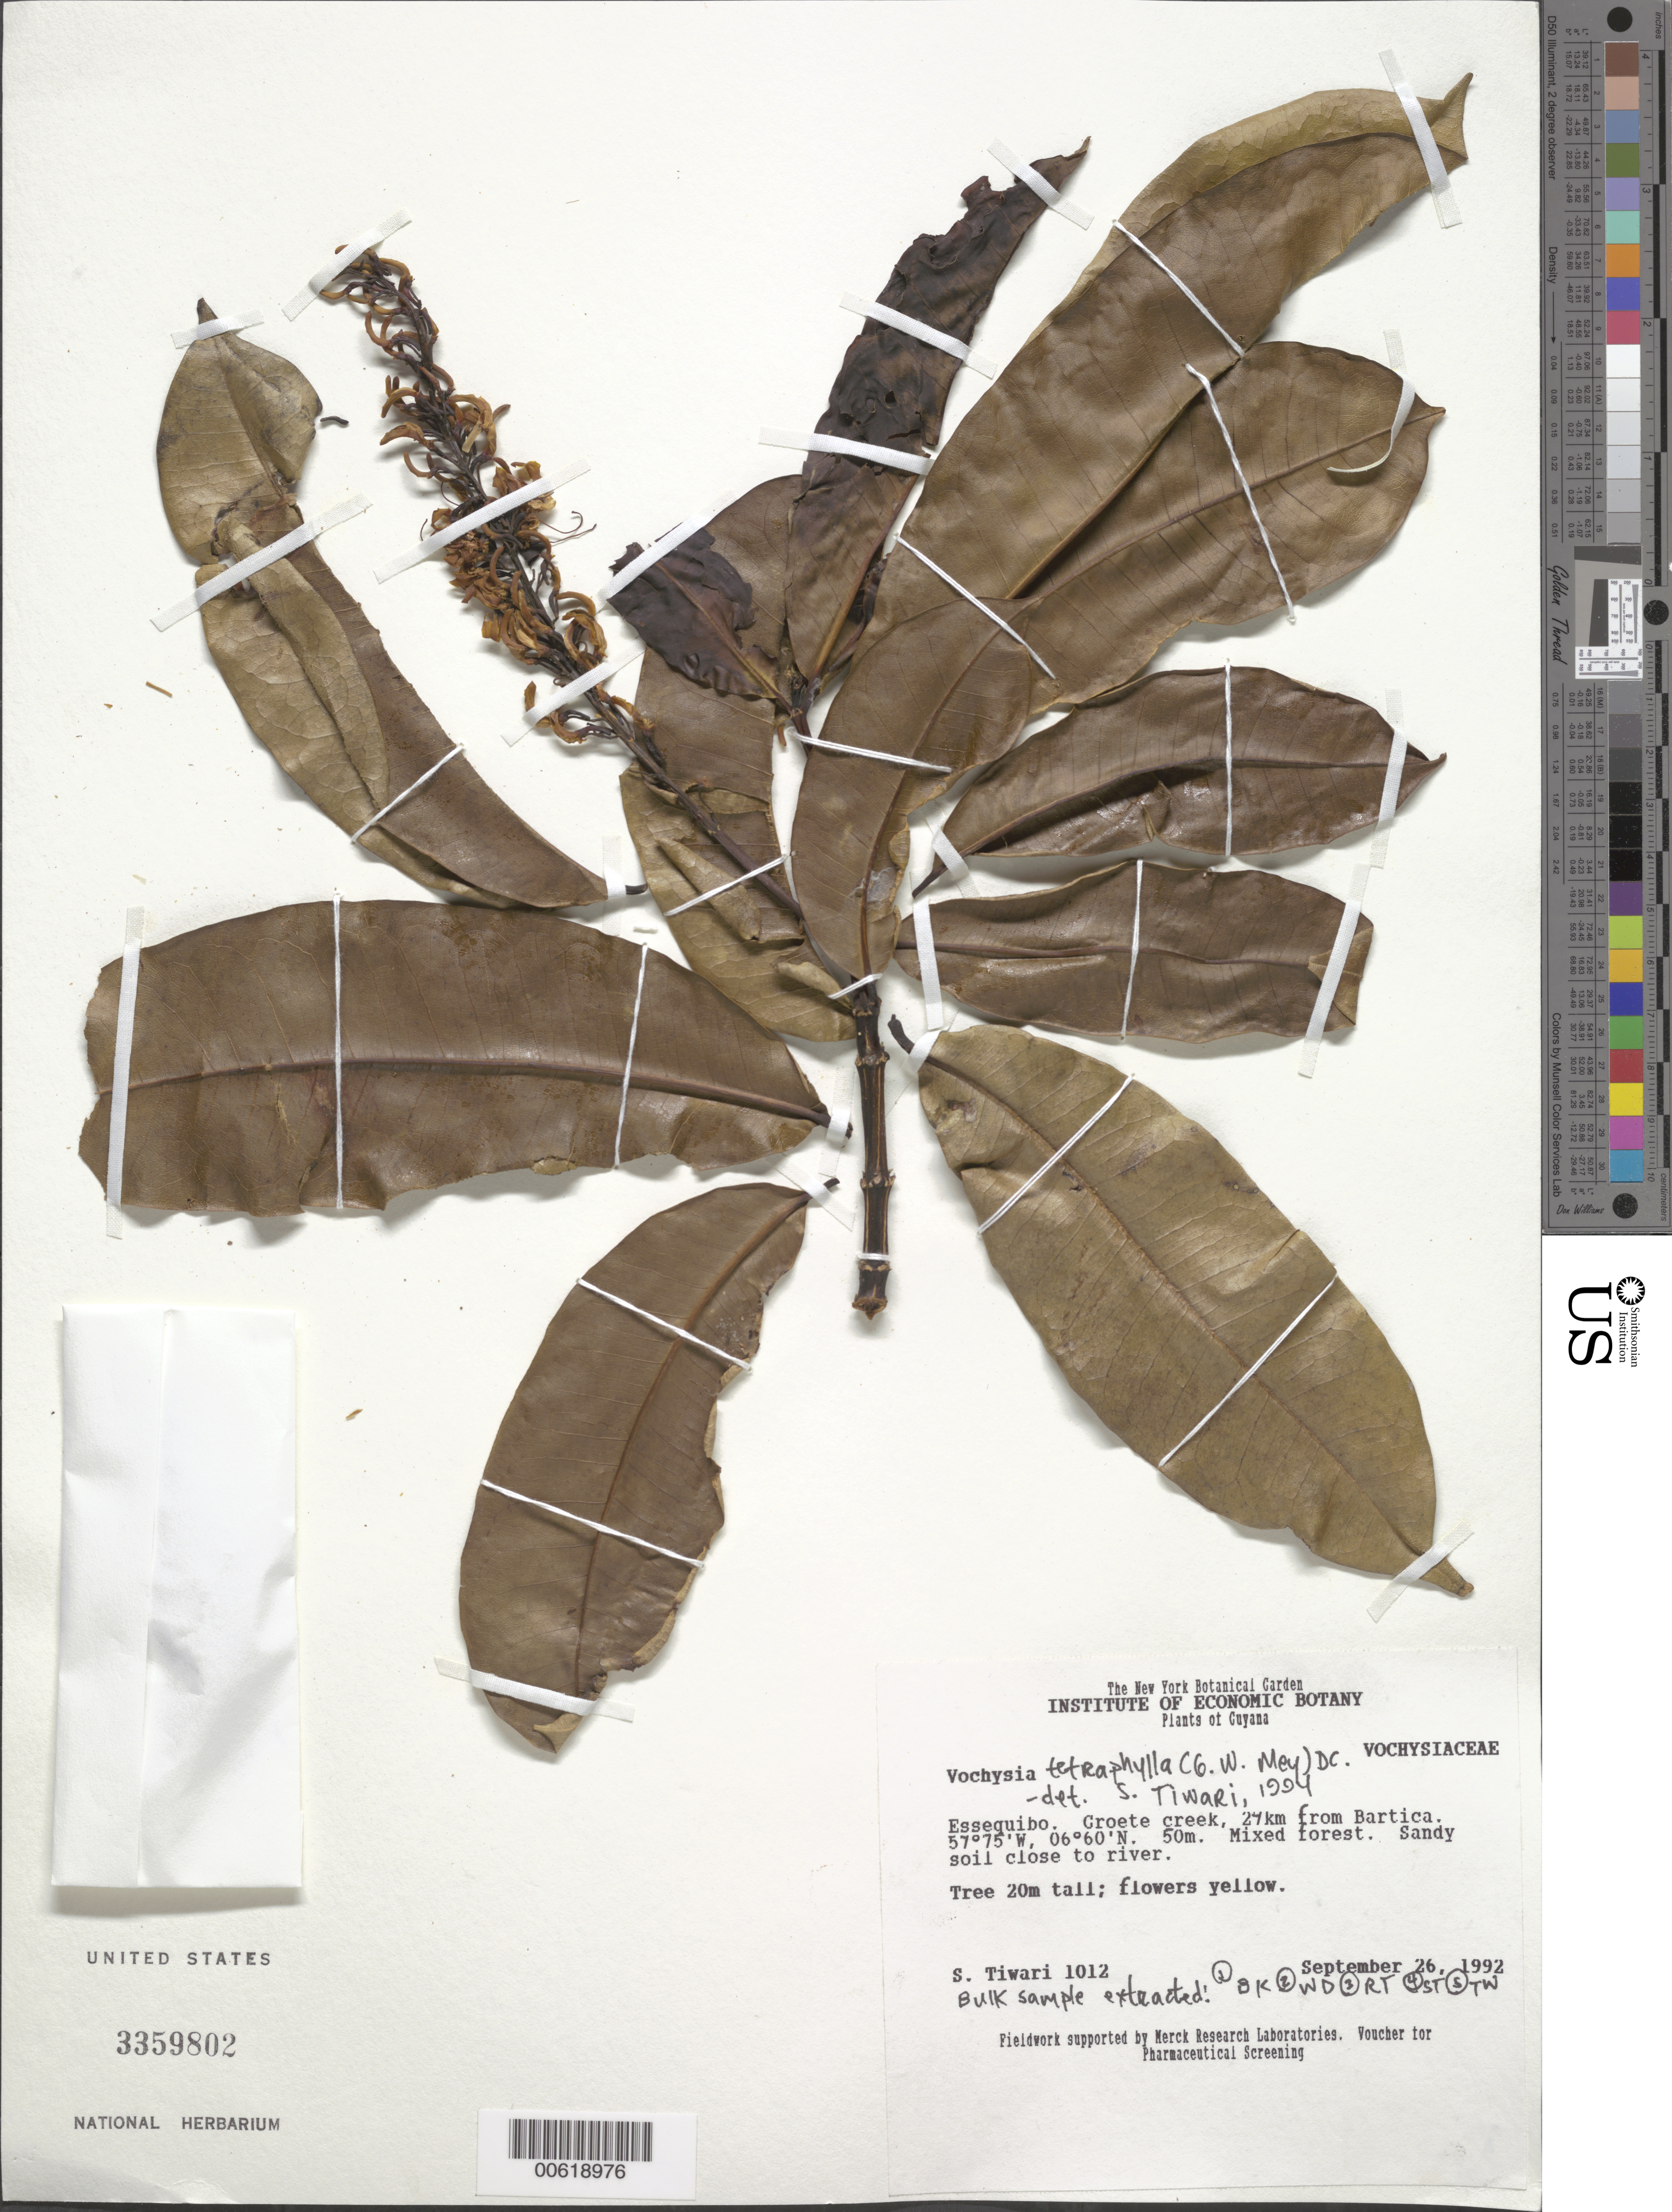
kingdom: Plantae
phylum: Tracheophyta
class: Magnoliopsida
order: Myrtales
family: Vochysiaceae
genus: Vochysia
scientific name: Vochysia tetraphylla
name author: (G. Mey.) DC.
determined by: Tiwari, S.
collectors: S. Tiwari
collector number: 1012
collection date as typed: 26-Sep-92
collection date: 1992-09-26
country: Guyana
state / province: Essequibo Isl-W. Demerara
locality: Essequibo; Groete Creek, 27 km from Bartica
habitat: Mixed forest. Sandy soil close to river.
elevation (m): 50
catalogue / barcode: US 3359802